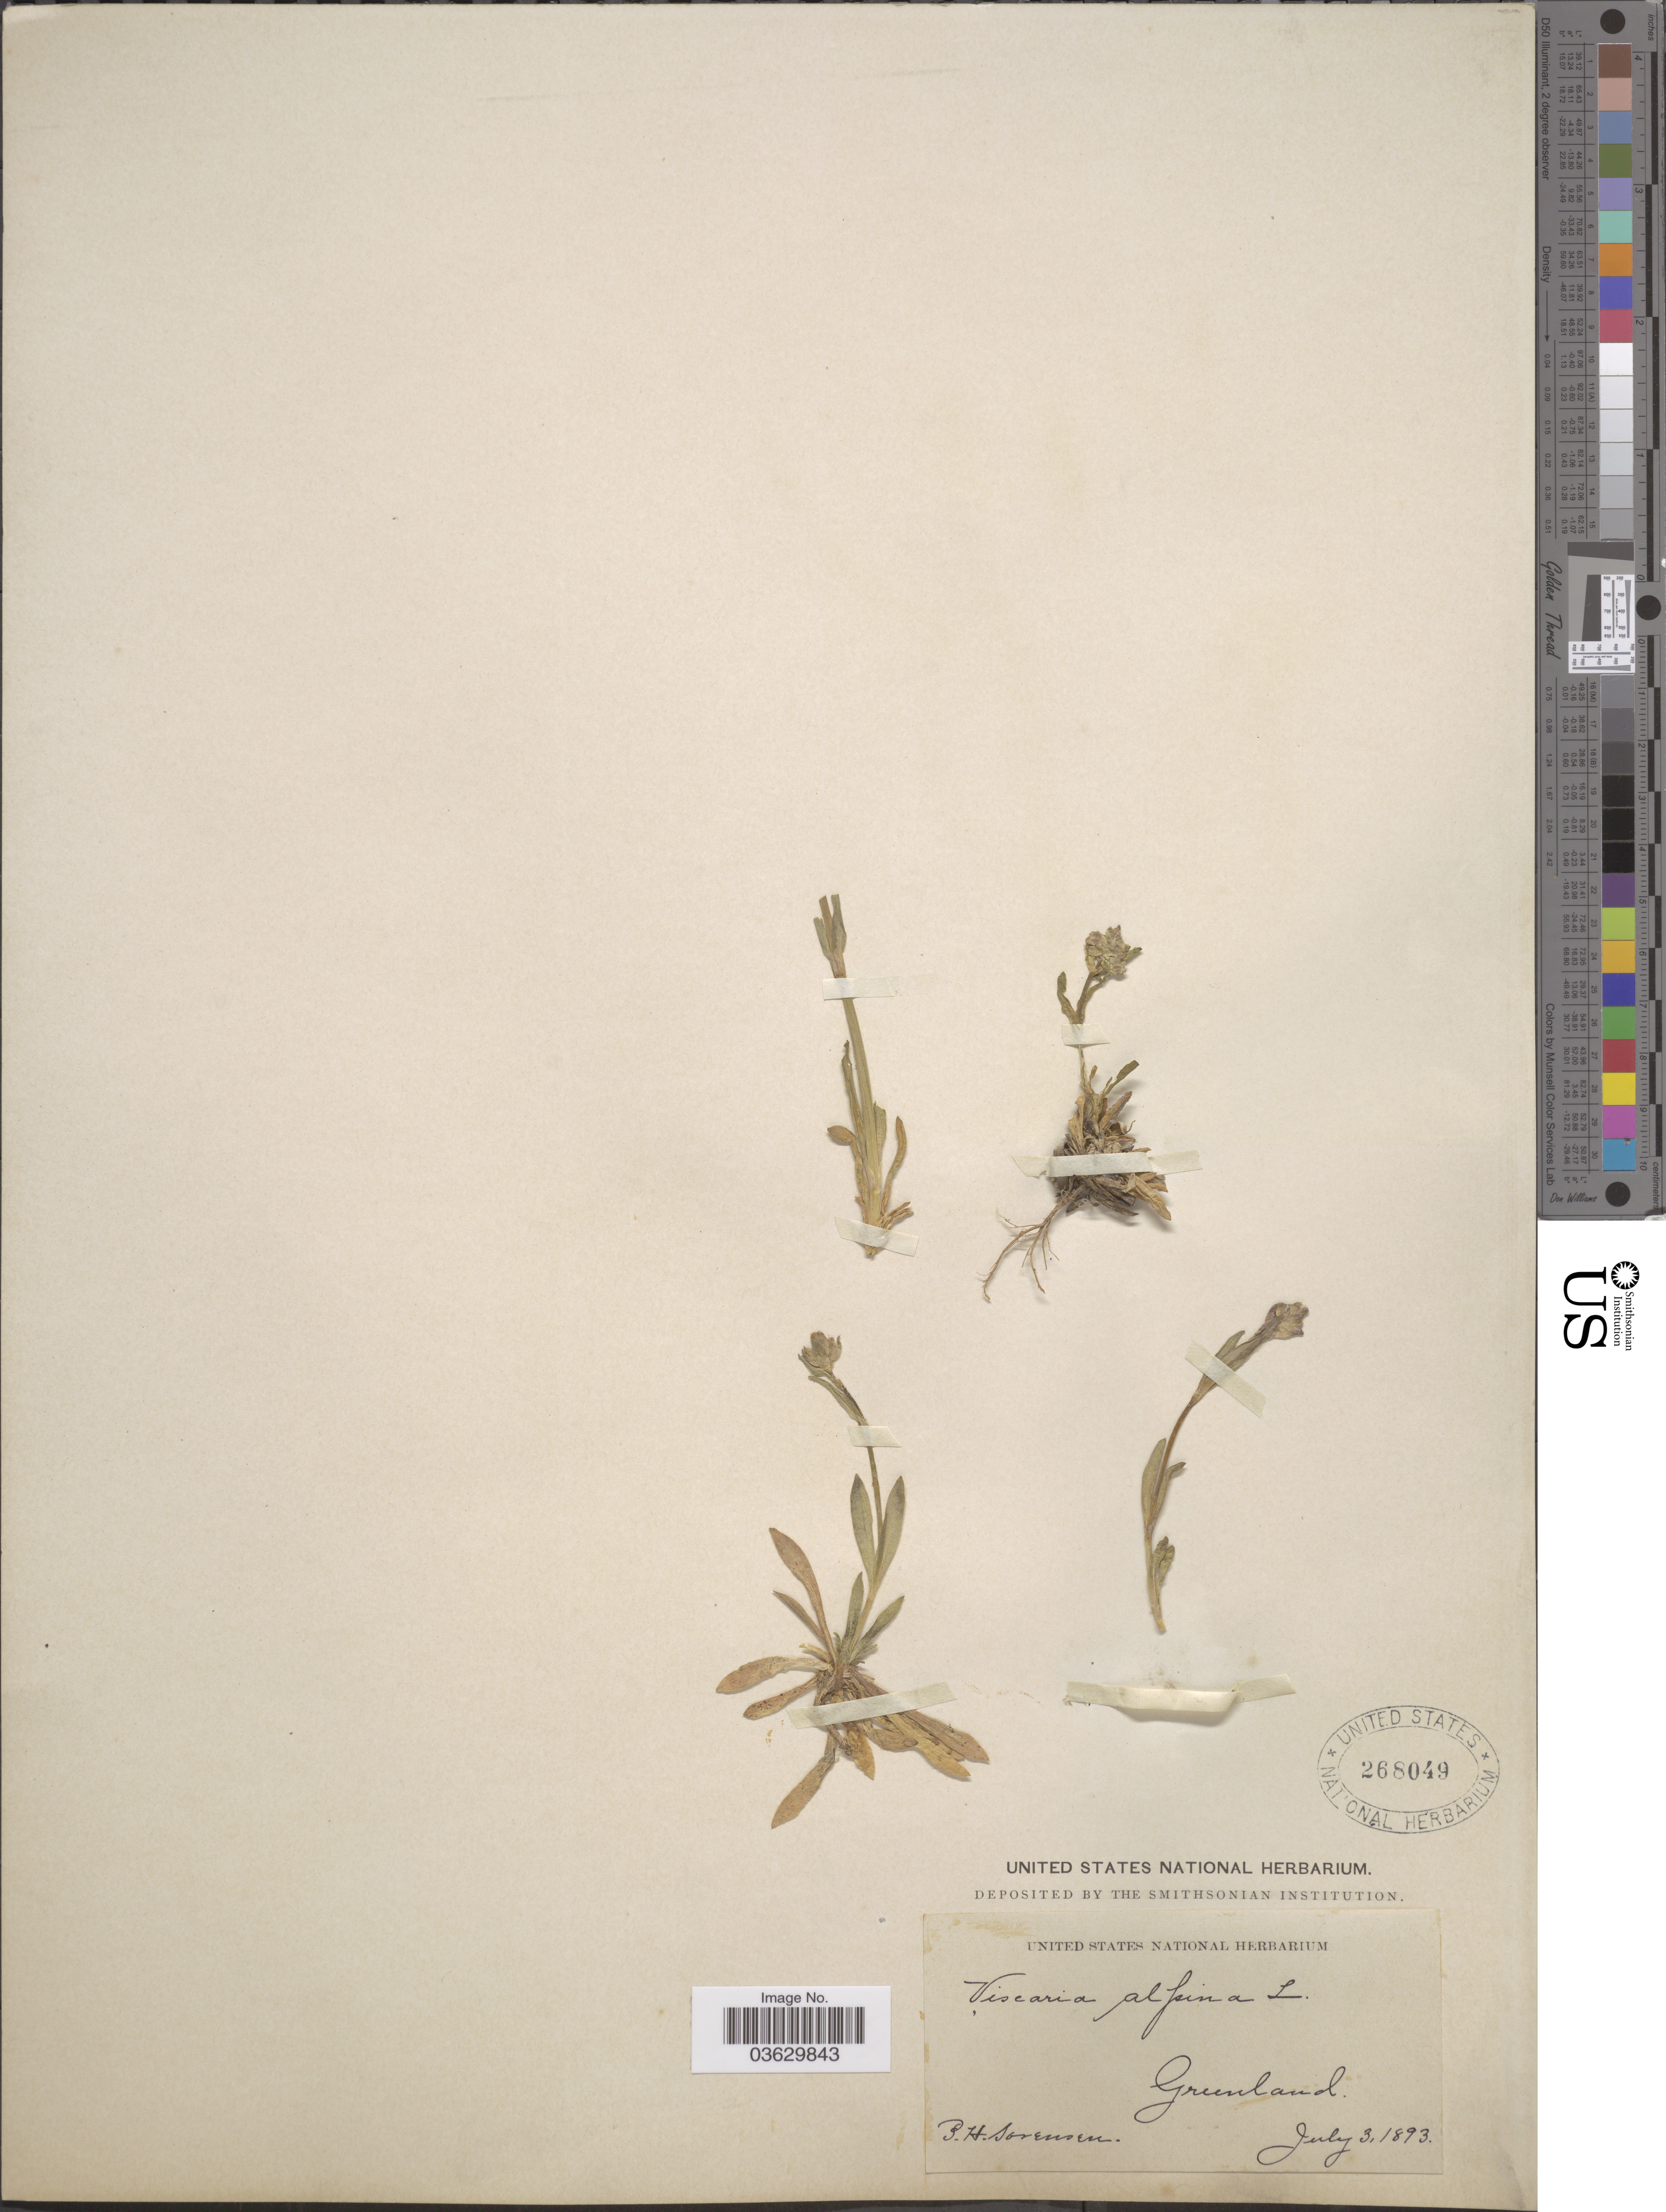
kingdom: Plantae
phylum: Tracheophyta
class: Magnoliopsida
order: Caryophyllales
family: Caryophyllaceae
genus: Viscaria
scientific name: Viscaria alpina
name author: (L.) G. Don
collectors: P. Sorensen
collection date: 1893-07-03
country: Greenland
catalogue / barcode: US 268049